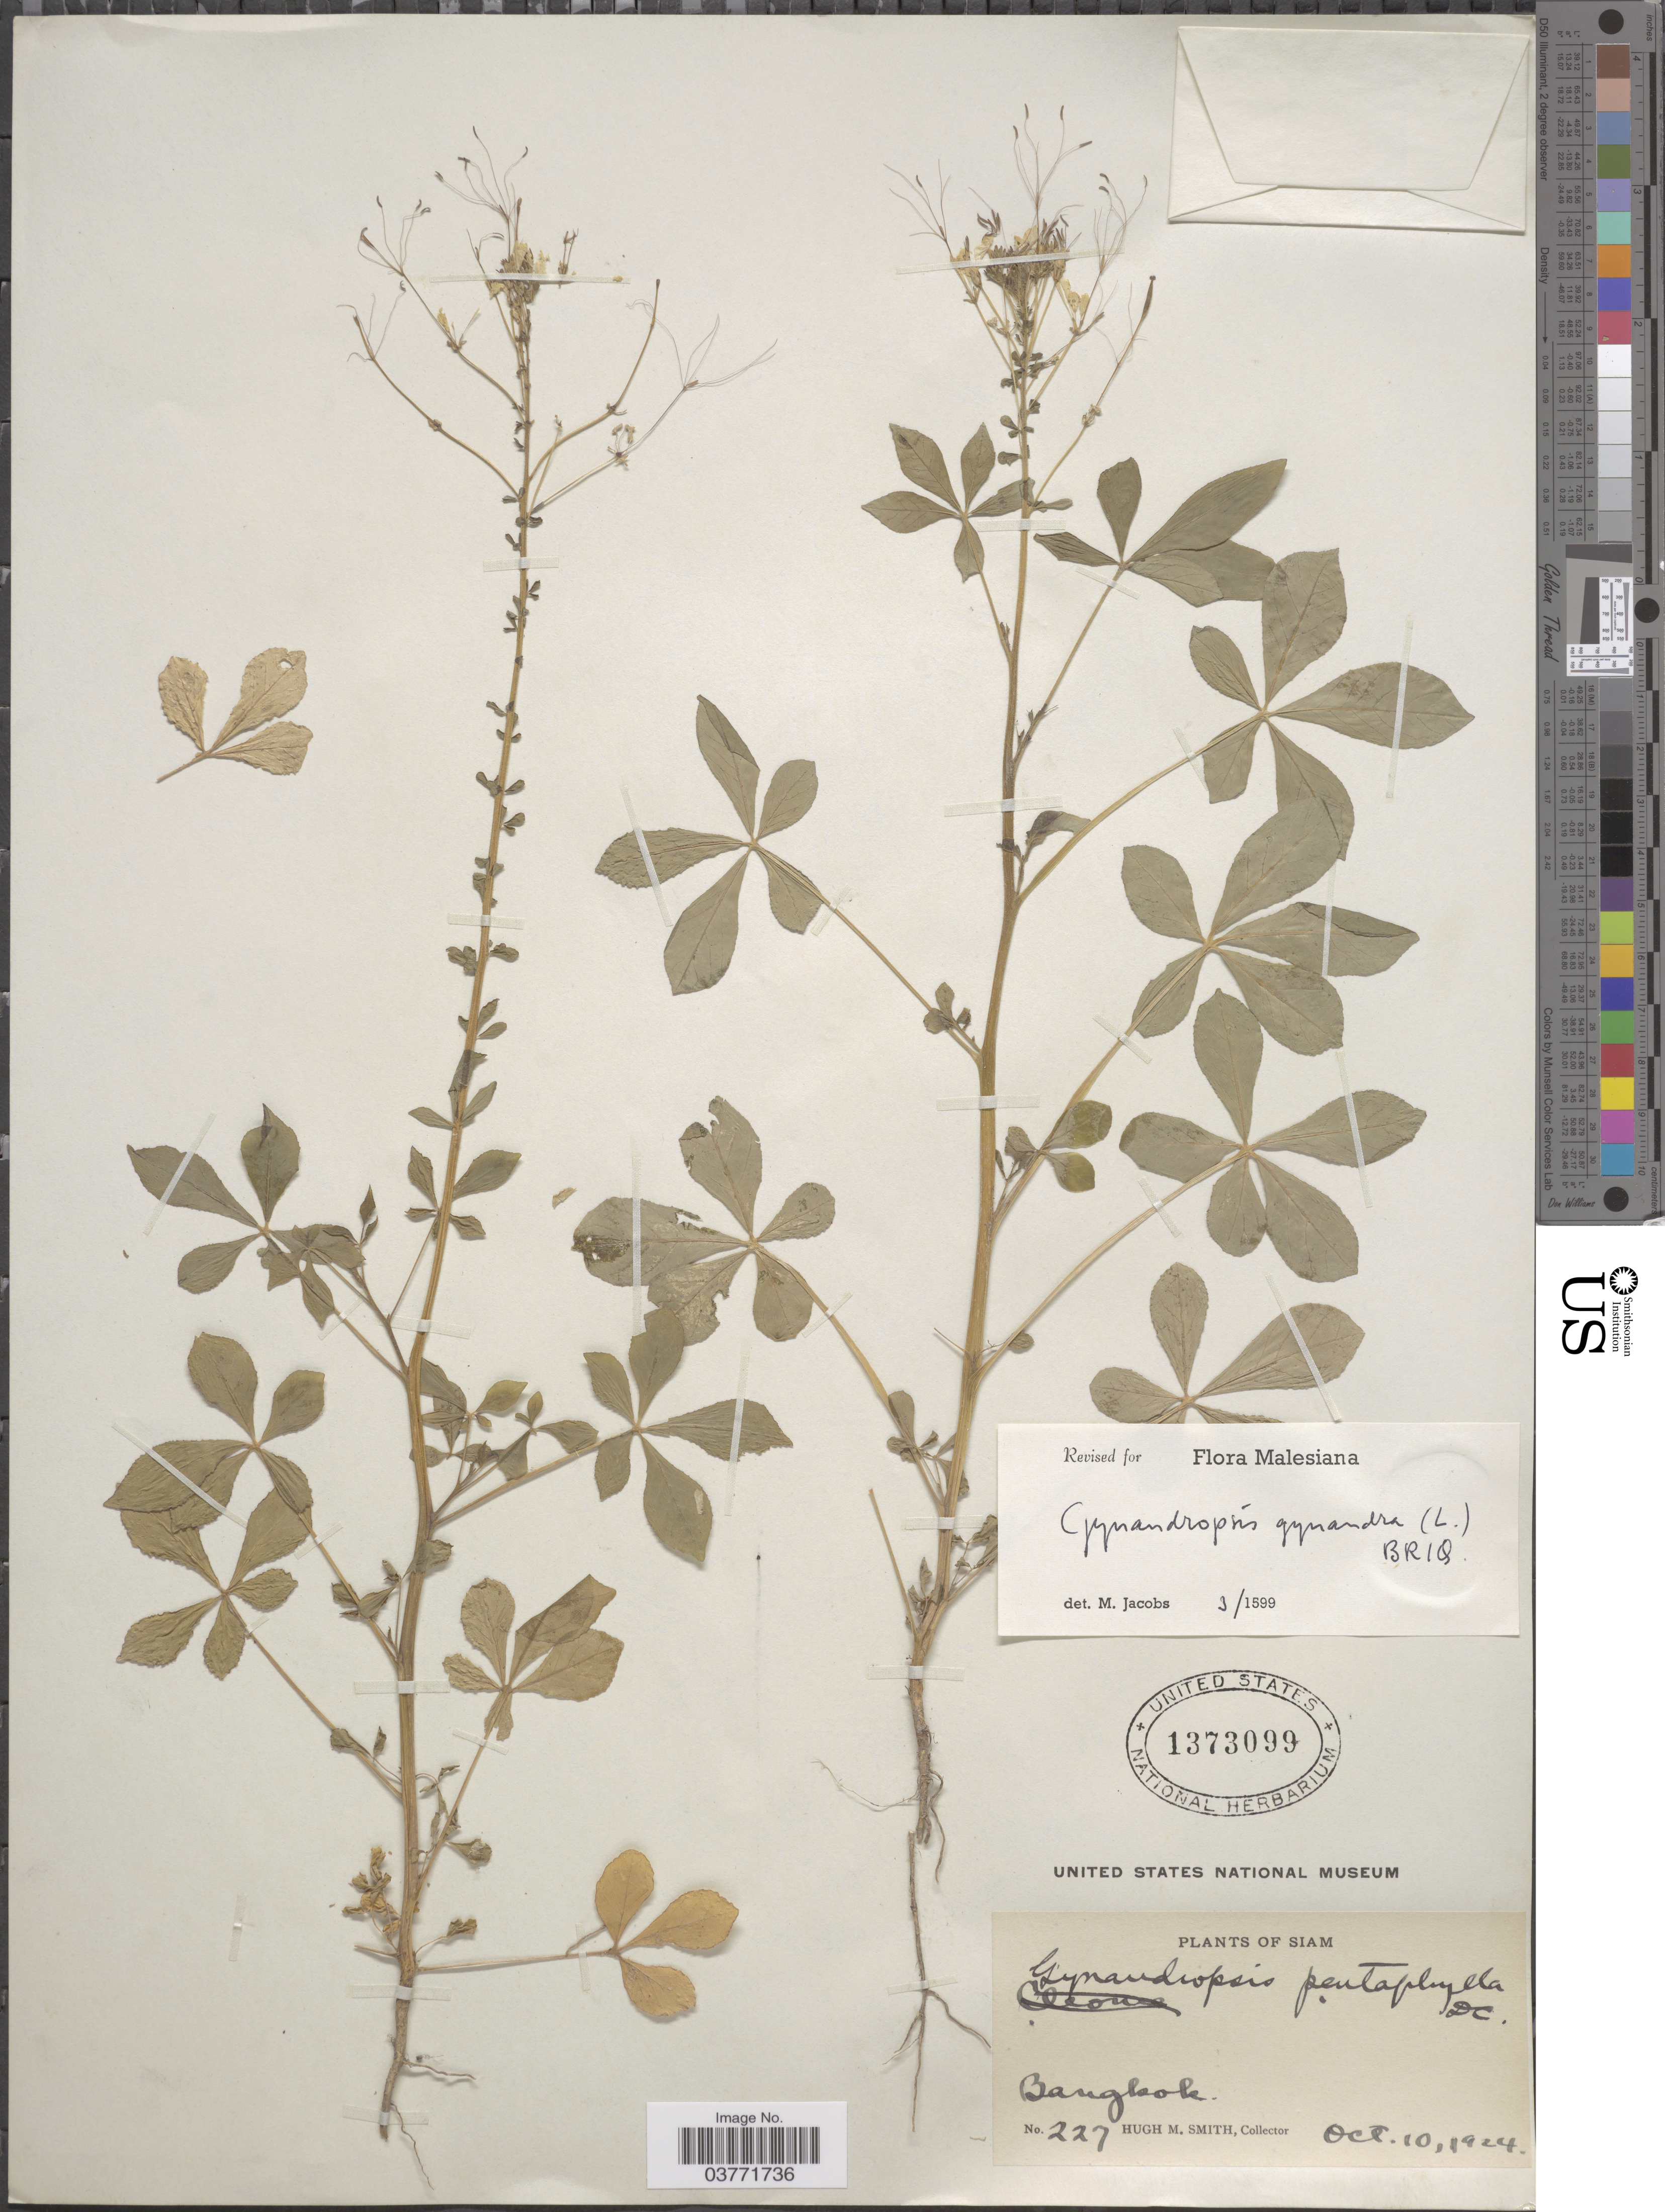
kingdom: Plantae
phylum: Tracheophyta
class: Magnoliopsida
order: Brassicales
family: Cleomaceae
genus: Gynandropsis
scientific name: Gynandropsis gynandra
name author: (L.) Briq.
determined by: Jacobs, M.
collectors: H. M. Smith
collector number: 227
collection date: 1924-10-10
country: Thailand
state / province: Bangkok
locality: Siam.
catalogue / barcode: US 1373099